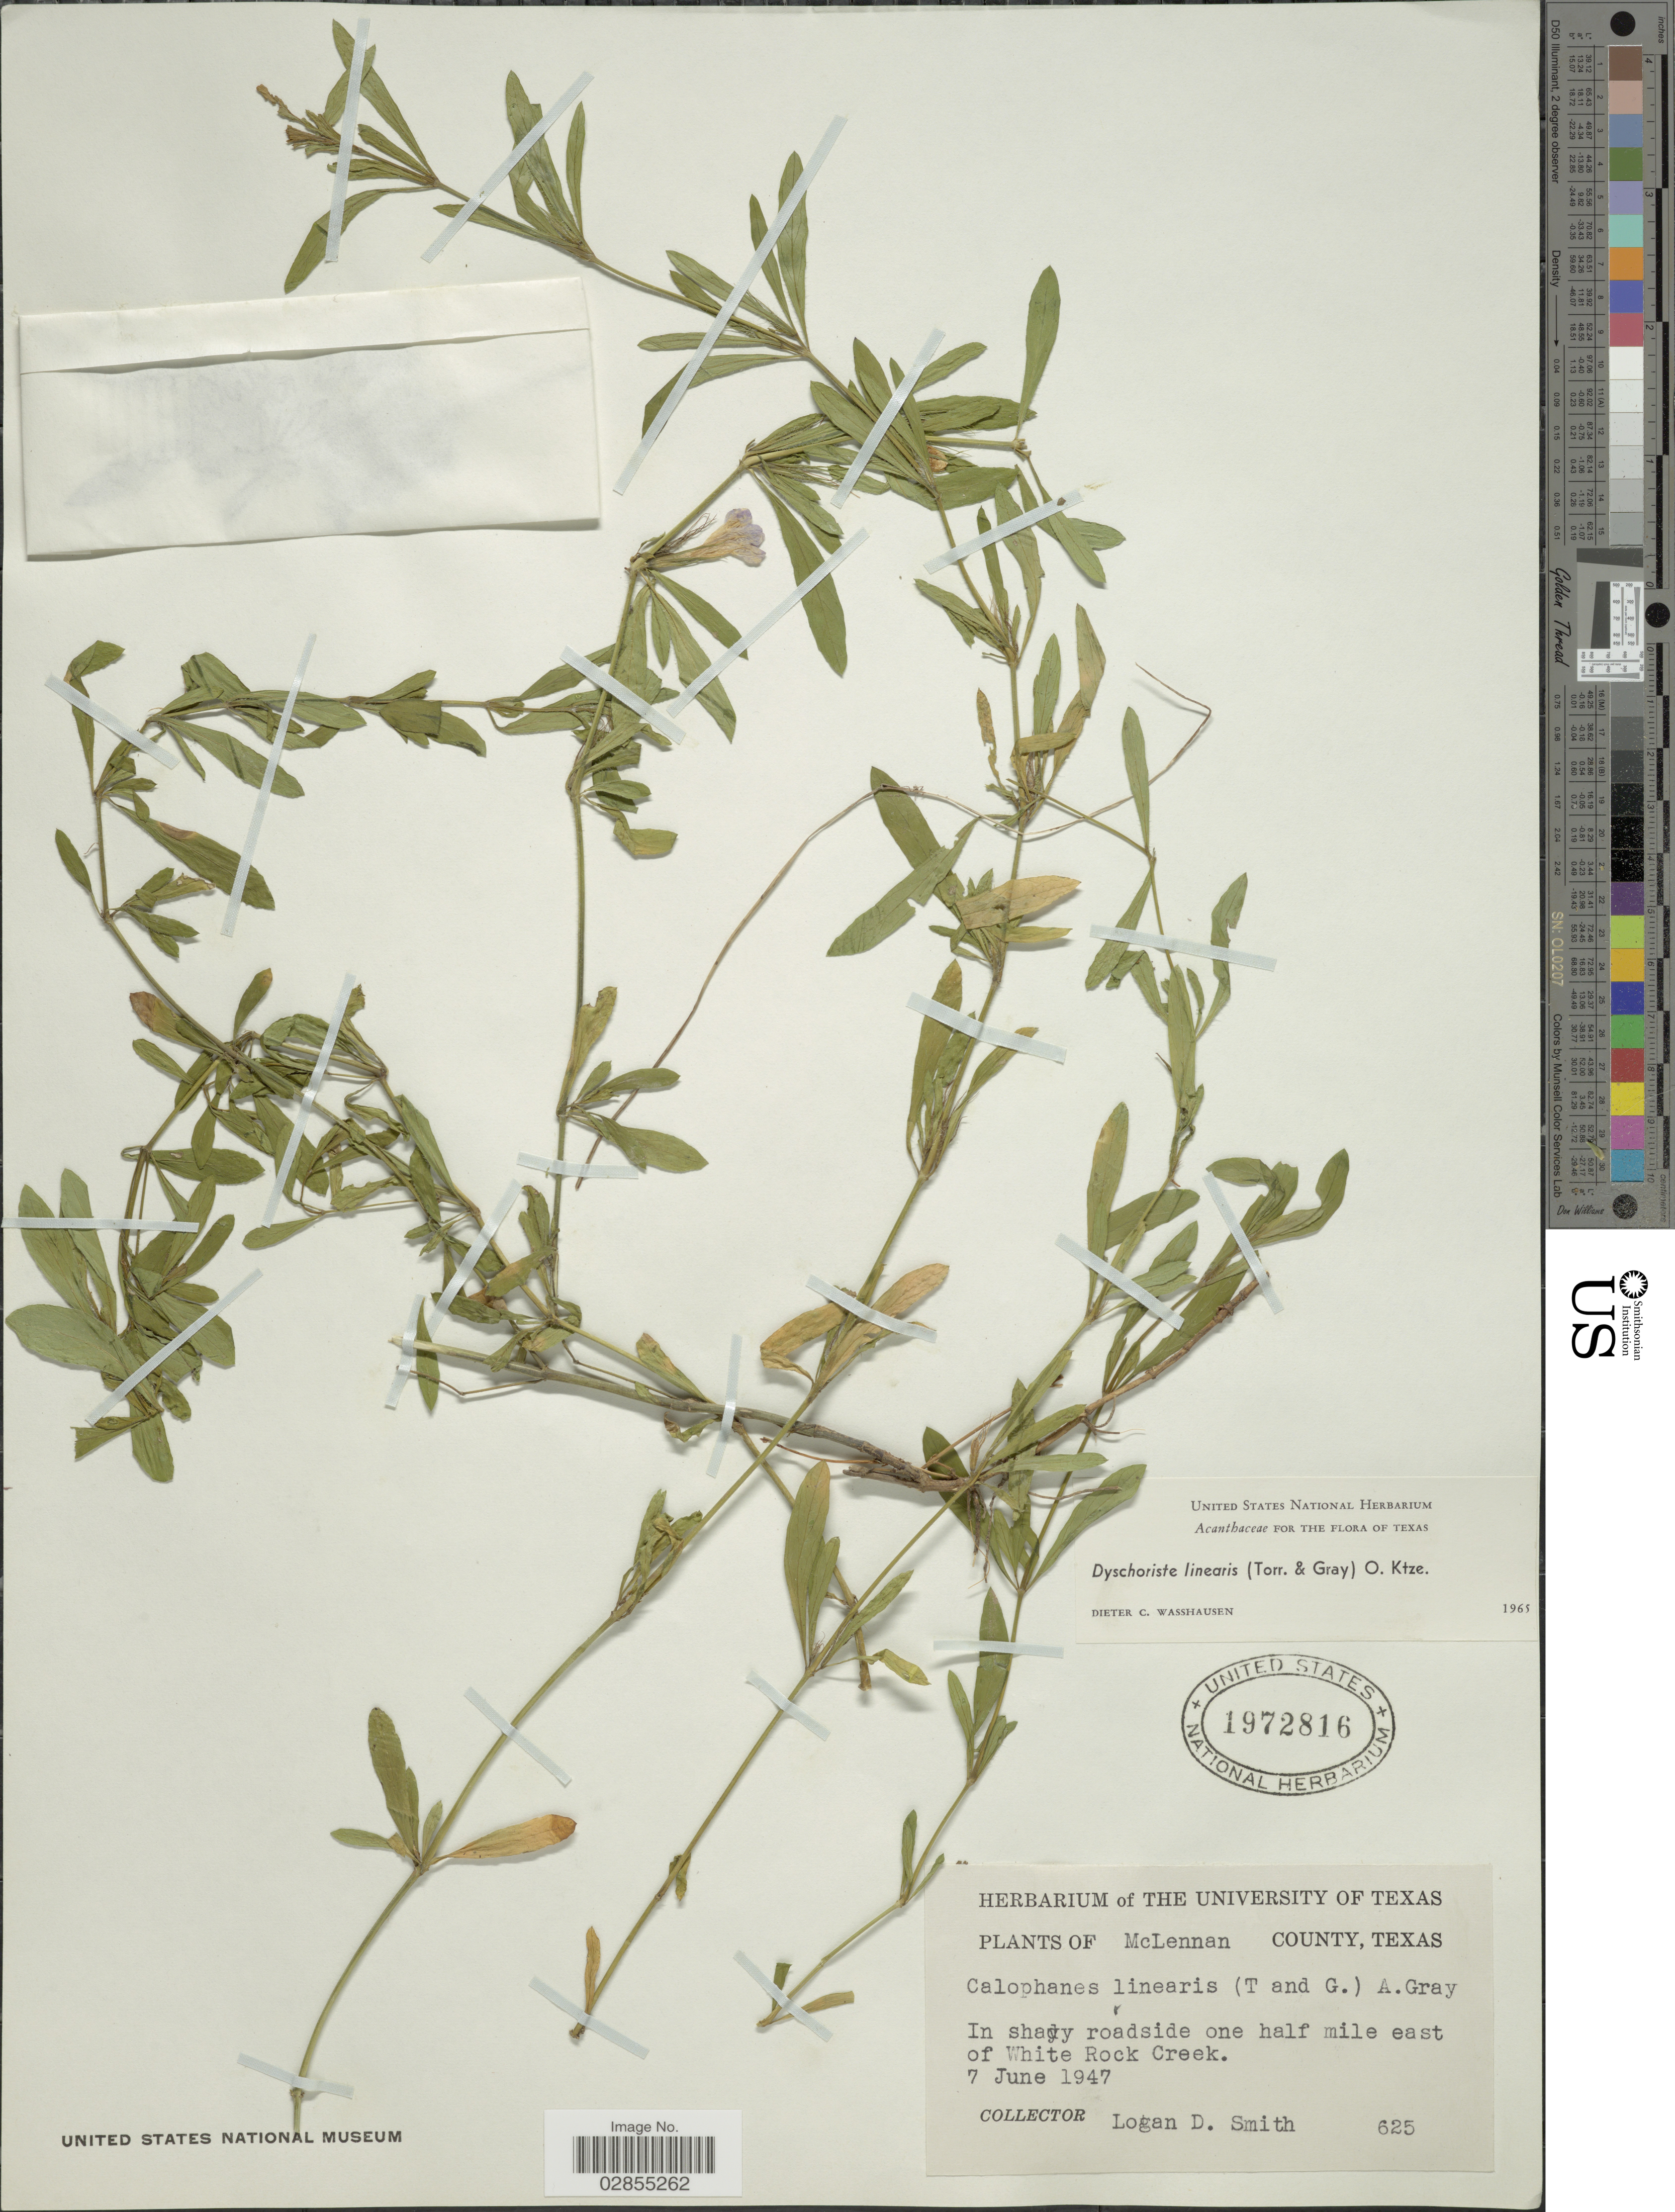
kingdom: Plantae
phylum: Tracheophyta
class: Magnoliopsida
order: Lamiales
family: Acanthaceae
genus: Dyschoriste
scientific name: Dyschoriste linearis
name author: (Torr. & A. Gray) Kuntze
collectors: L. Smith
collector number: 625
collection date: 1947-06-07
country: United States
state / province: Texas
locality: McLennan County. In shady roadside one half mile east of White Rock Creek.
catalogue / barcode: US 1972816